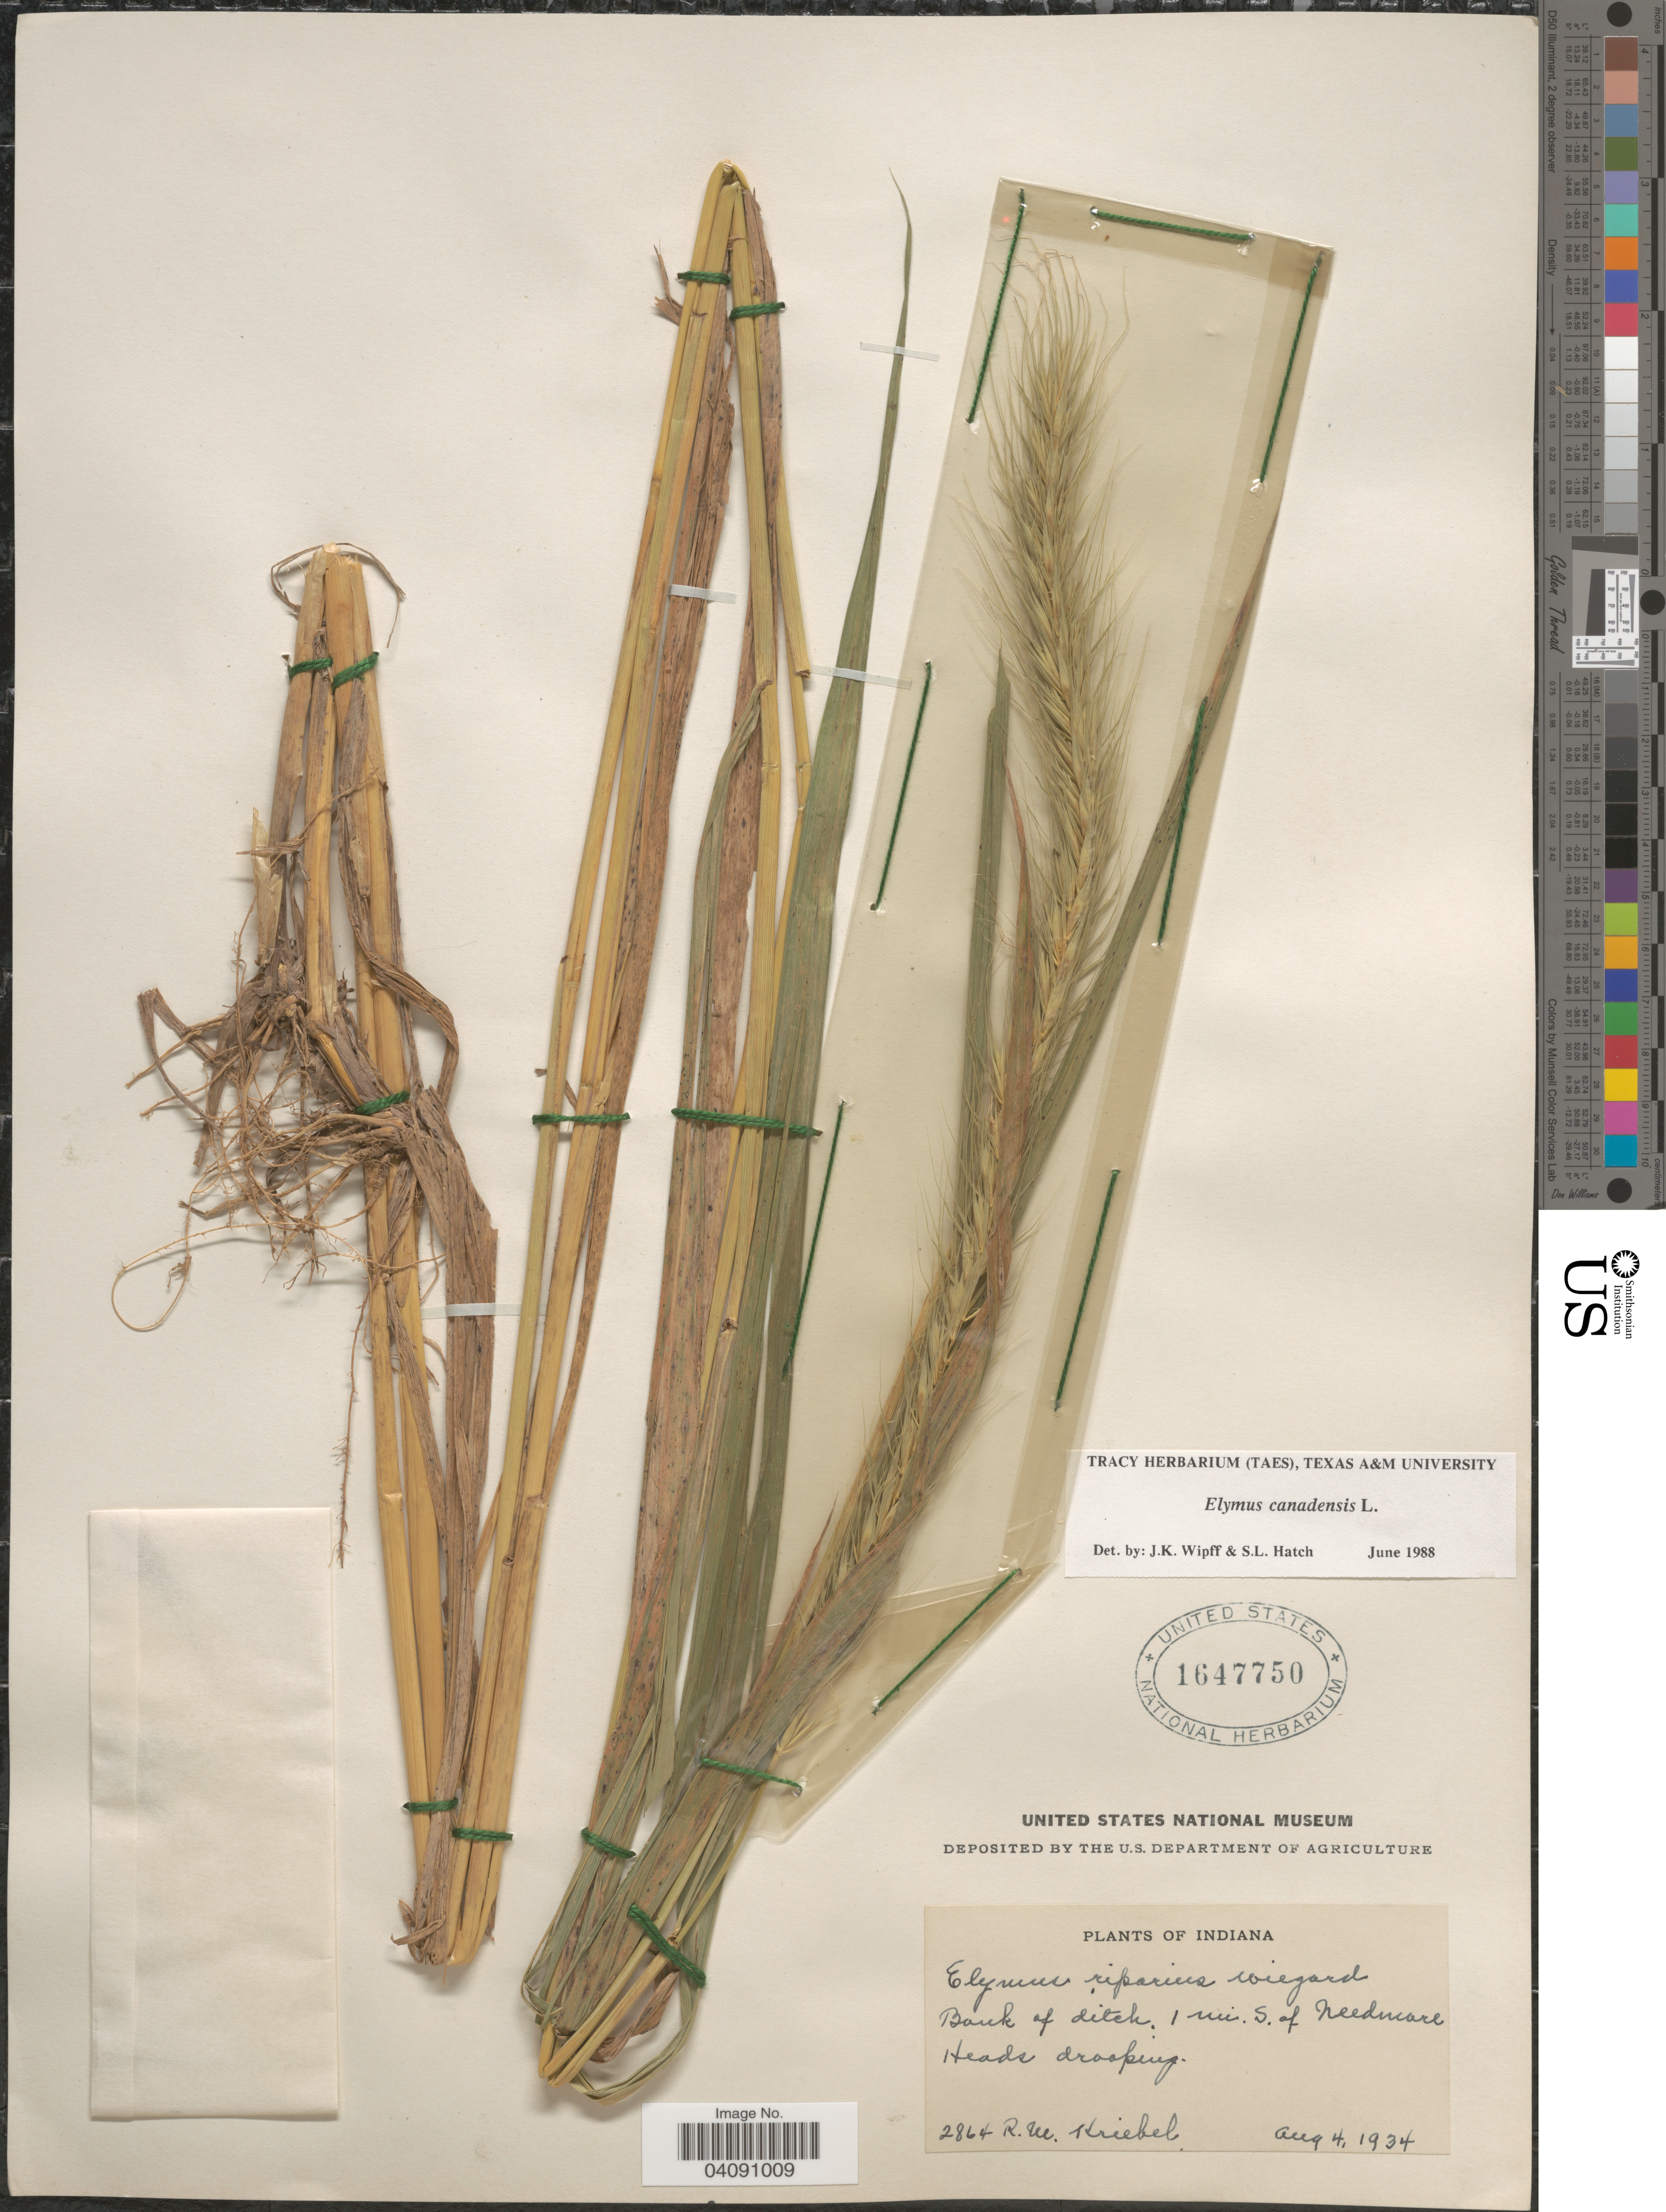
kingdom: Plantae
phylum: Tracheophyta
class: Liliopsida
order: Poales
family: Poaceae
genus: Elymus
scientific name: Elymus canadensis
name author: L.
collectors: R. M. Kriebel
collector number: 2864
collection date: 1934-08-04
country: United States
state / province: Indiana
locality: Bank of ditch, 1 mi. S. of Needmore Heads drooping.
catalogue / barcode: US 1647750